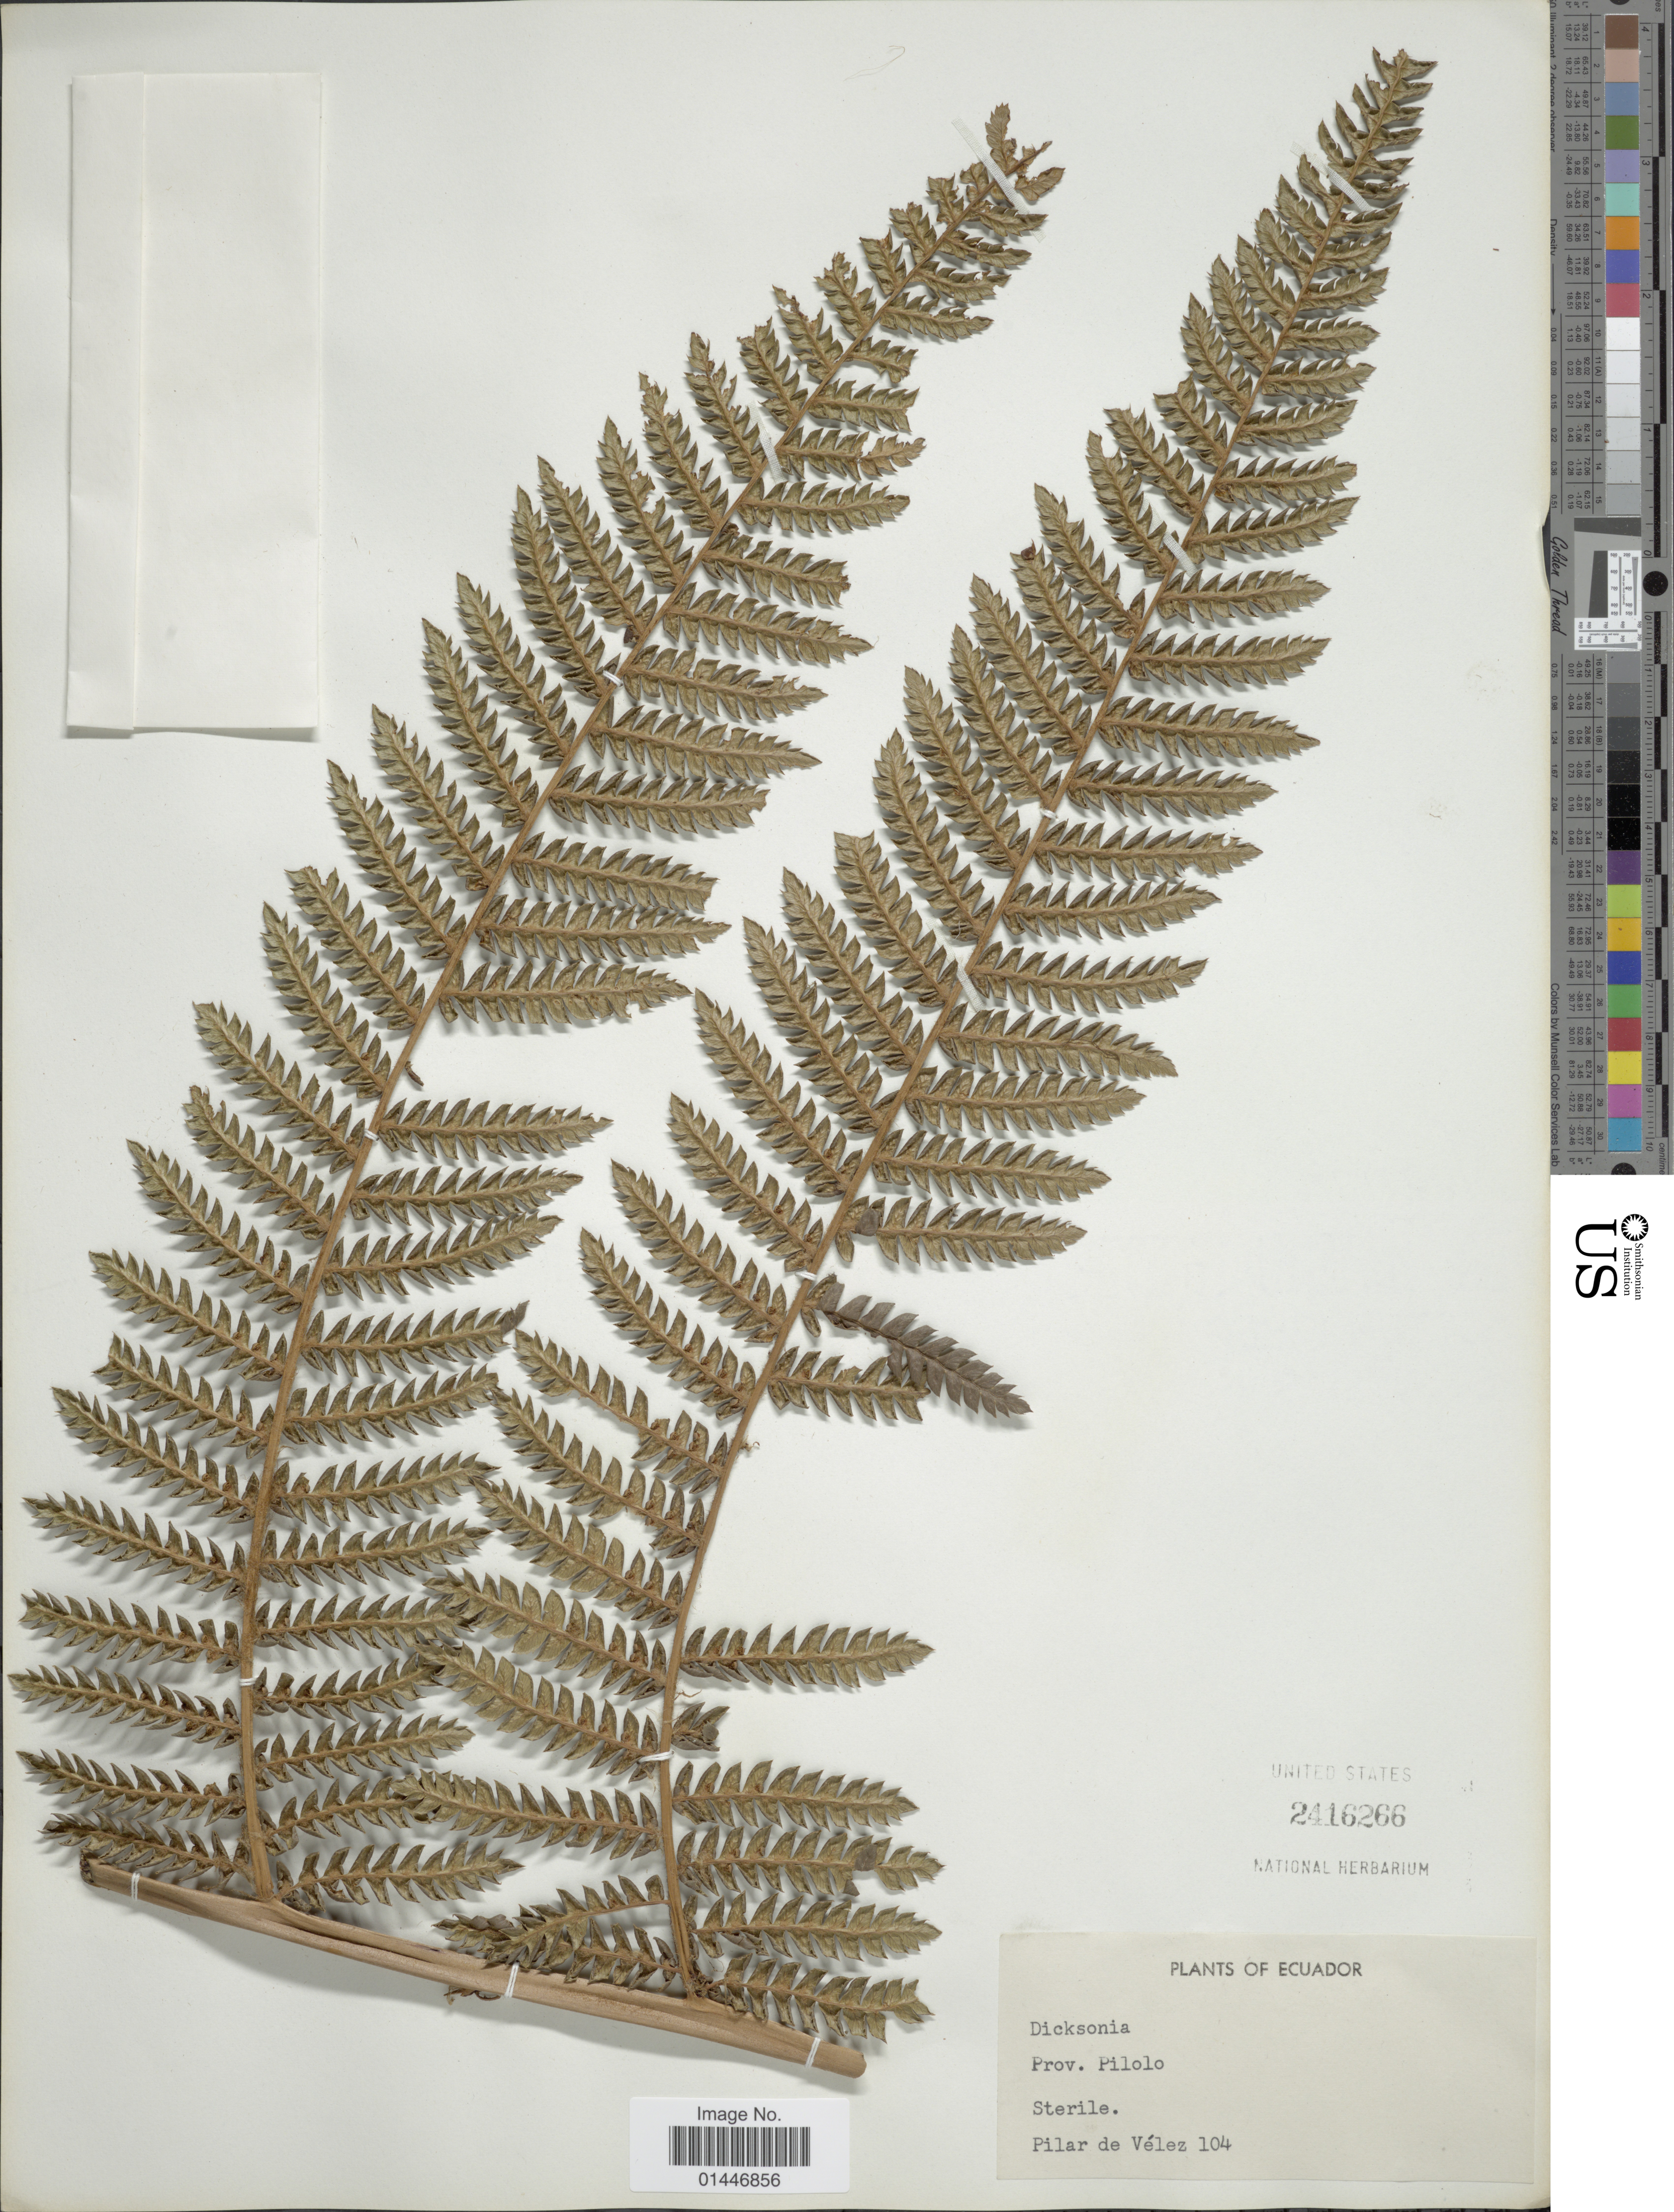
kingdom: Plantae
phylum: Tracheophyta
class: Polypodiopsida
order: Cyatheales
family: Dicksoniaceae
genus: Dicksonia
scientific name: Dicksonia sp.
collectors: Pilar de Vélez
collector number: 104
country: Ecuador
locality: Prov. Pilolo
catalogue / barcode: US 2416266